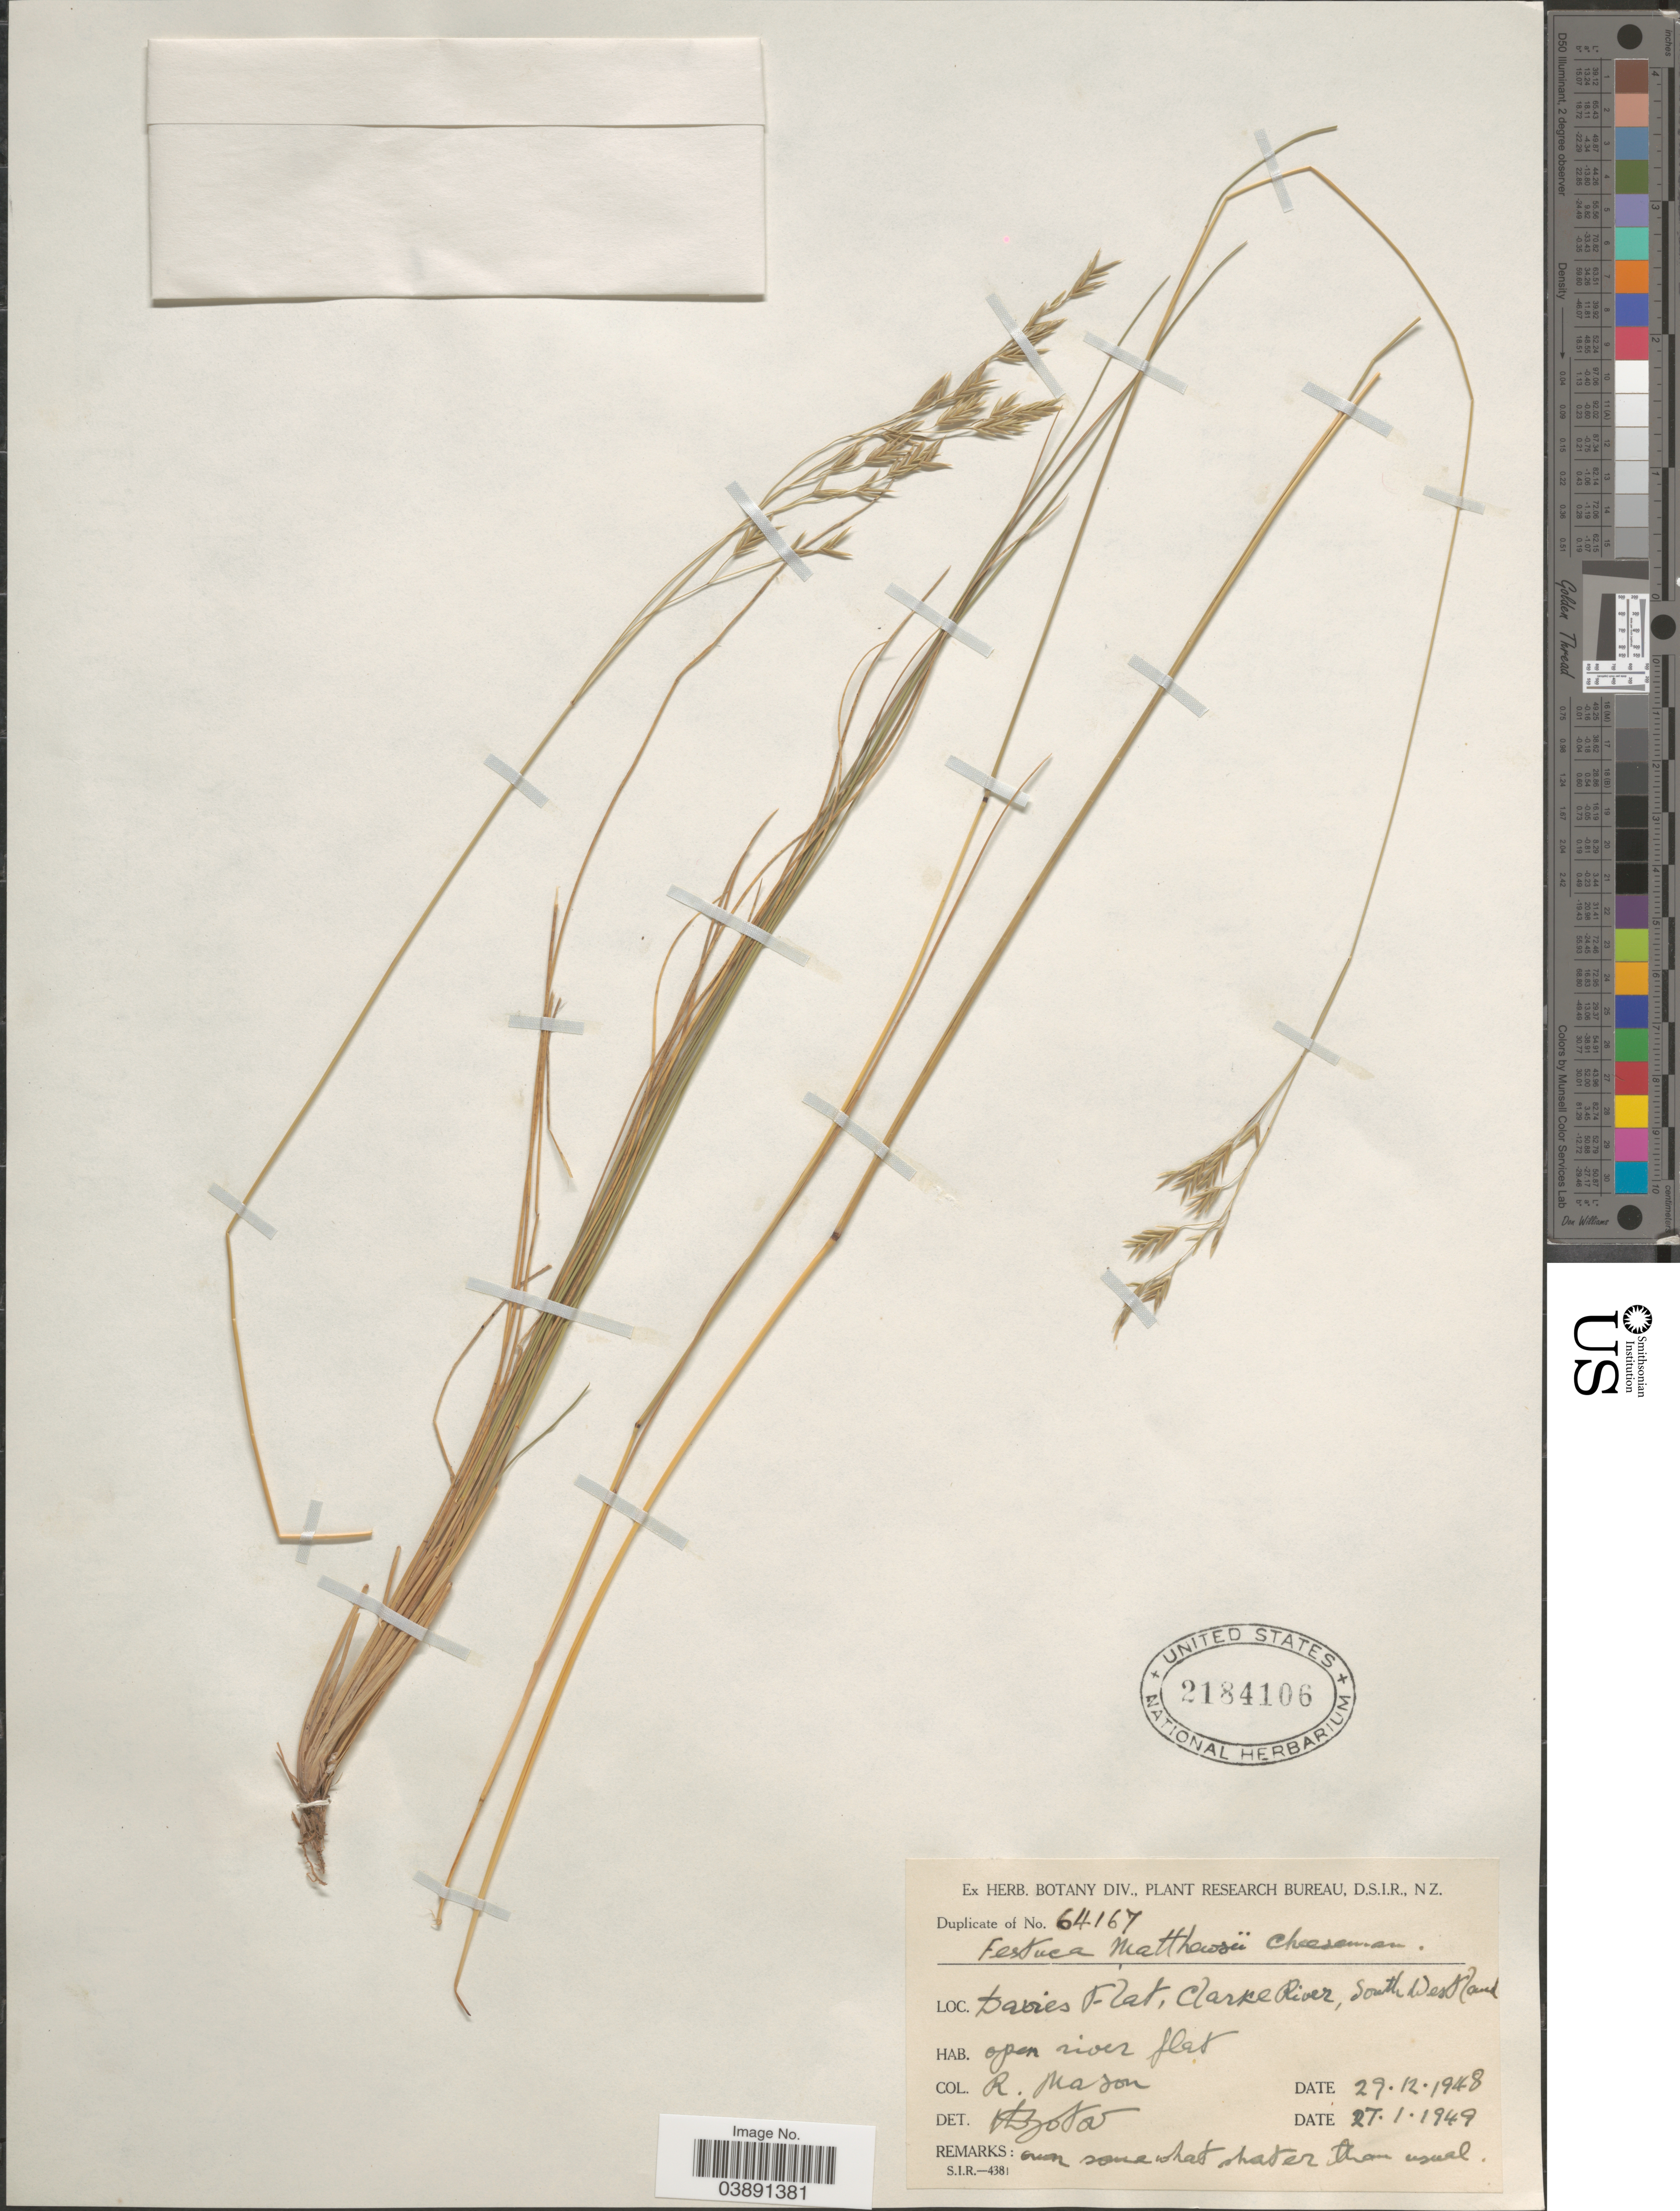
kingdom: Plantae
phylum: Tracheophyta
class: Liliopsida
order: Poales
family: Poaceae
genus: Festuca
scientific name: Festuca mattheswii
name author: (Hack.) Cheeseman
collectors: R. Mason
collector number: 64167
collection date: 1948-12-29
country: New Zealand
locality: Davies Flat, Clarke River, South Westland.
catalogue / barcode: US 2184106